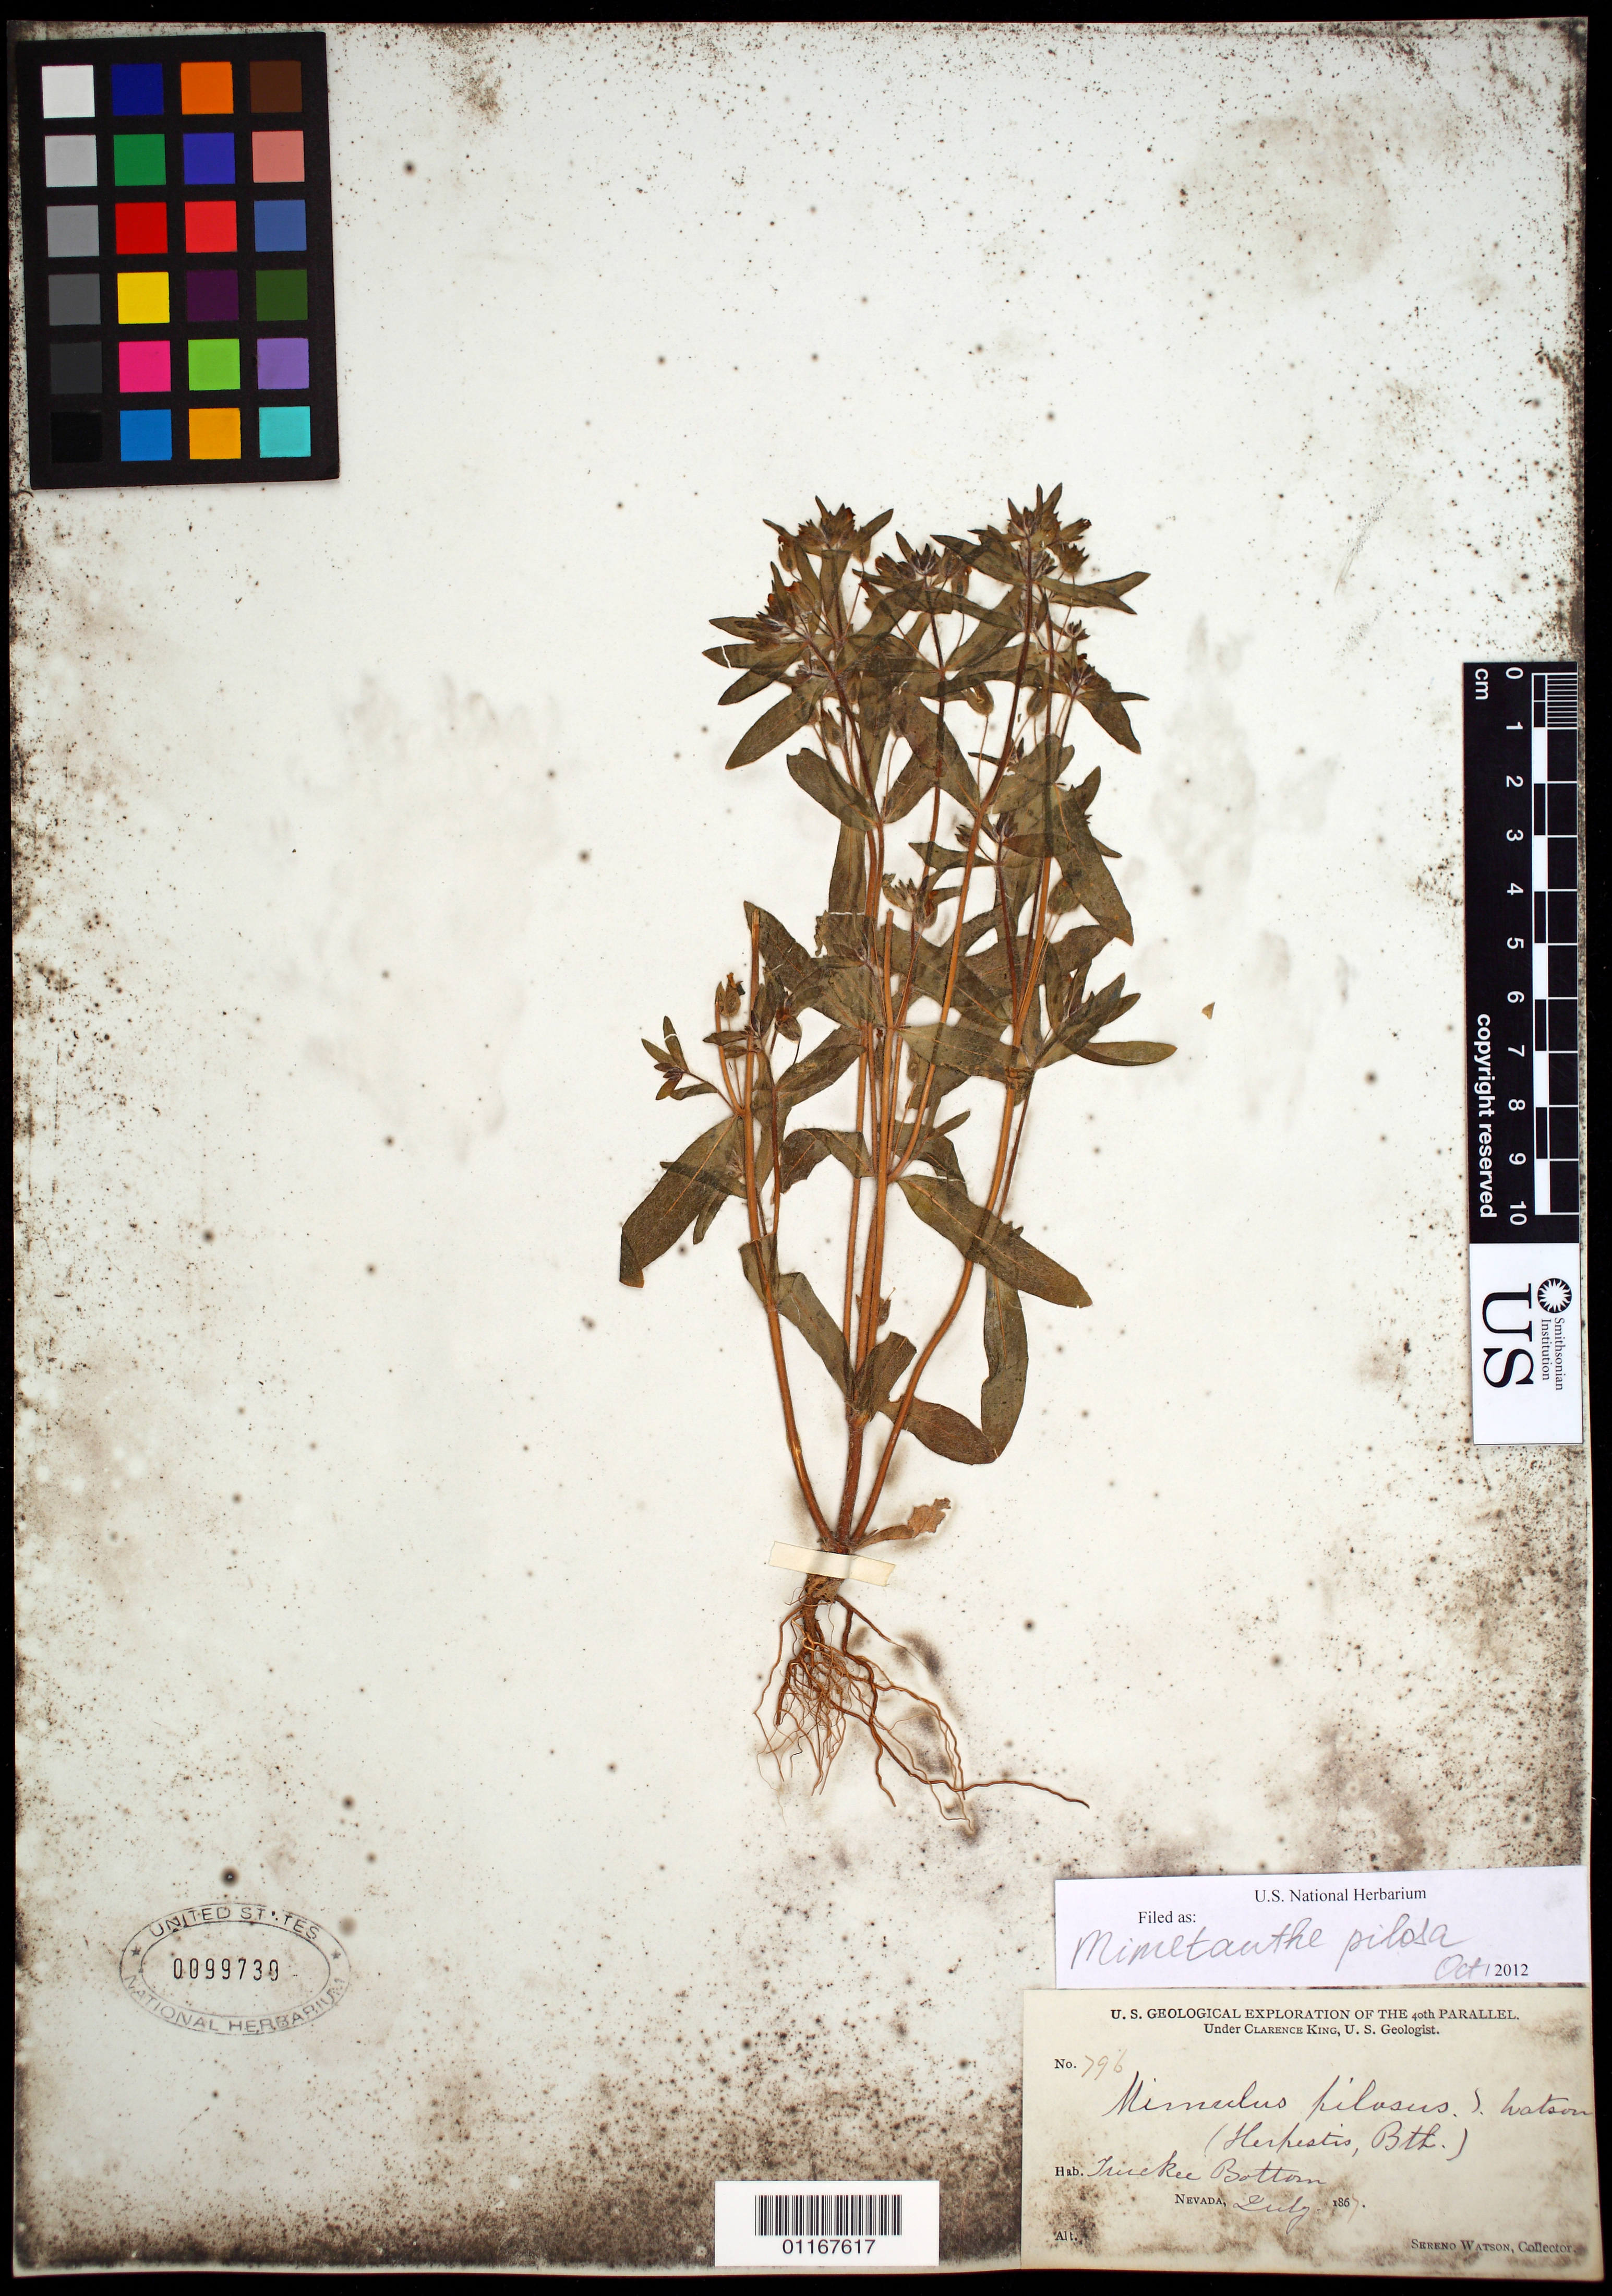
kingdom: Plantae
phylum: Tracheophyta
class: Magnoliopsida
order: Lamiales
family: Phrymaceae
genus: Mimetanthe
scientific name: Mimetanthe pilosa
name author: (Benth.) Greene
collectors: S. Watson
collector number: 796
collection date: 1867-07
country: United States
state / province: Nevada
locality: Truckee Bottom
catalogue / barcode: US 99739